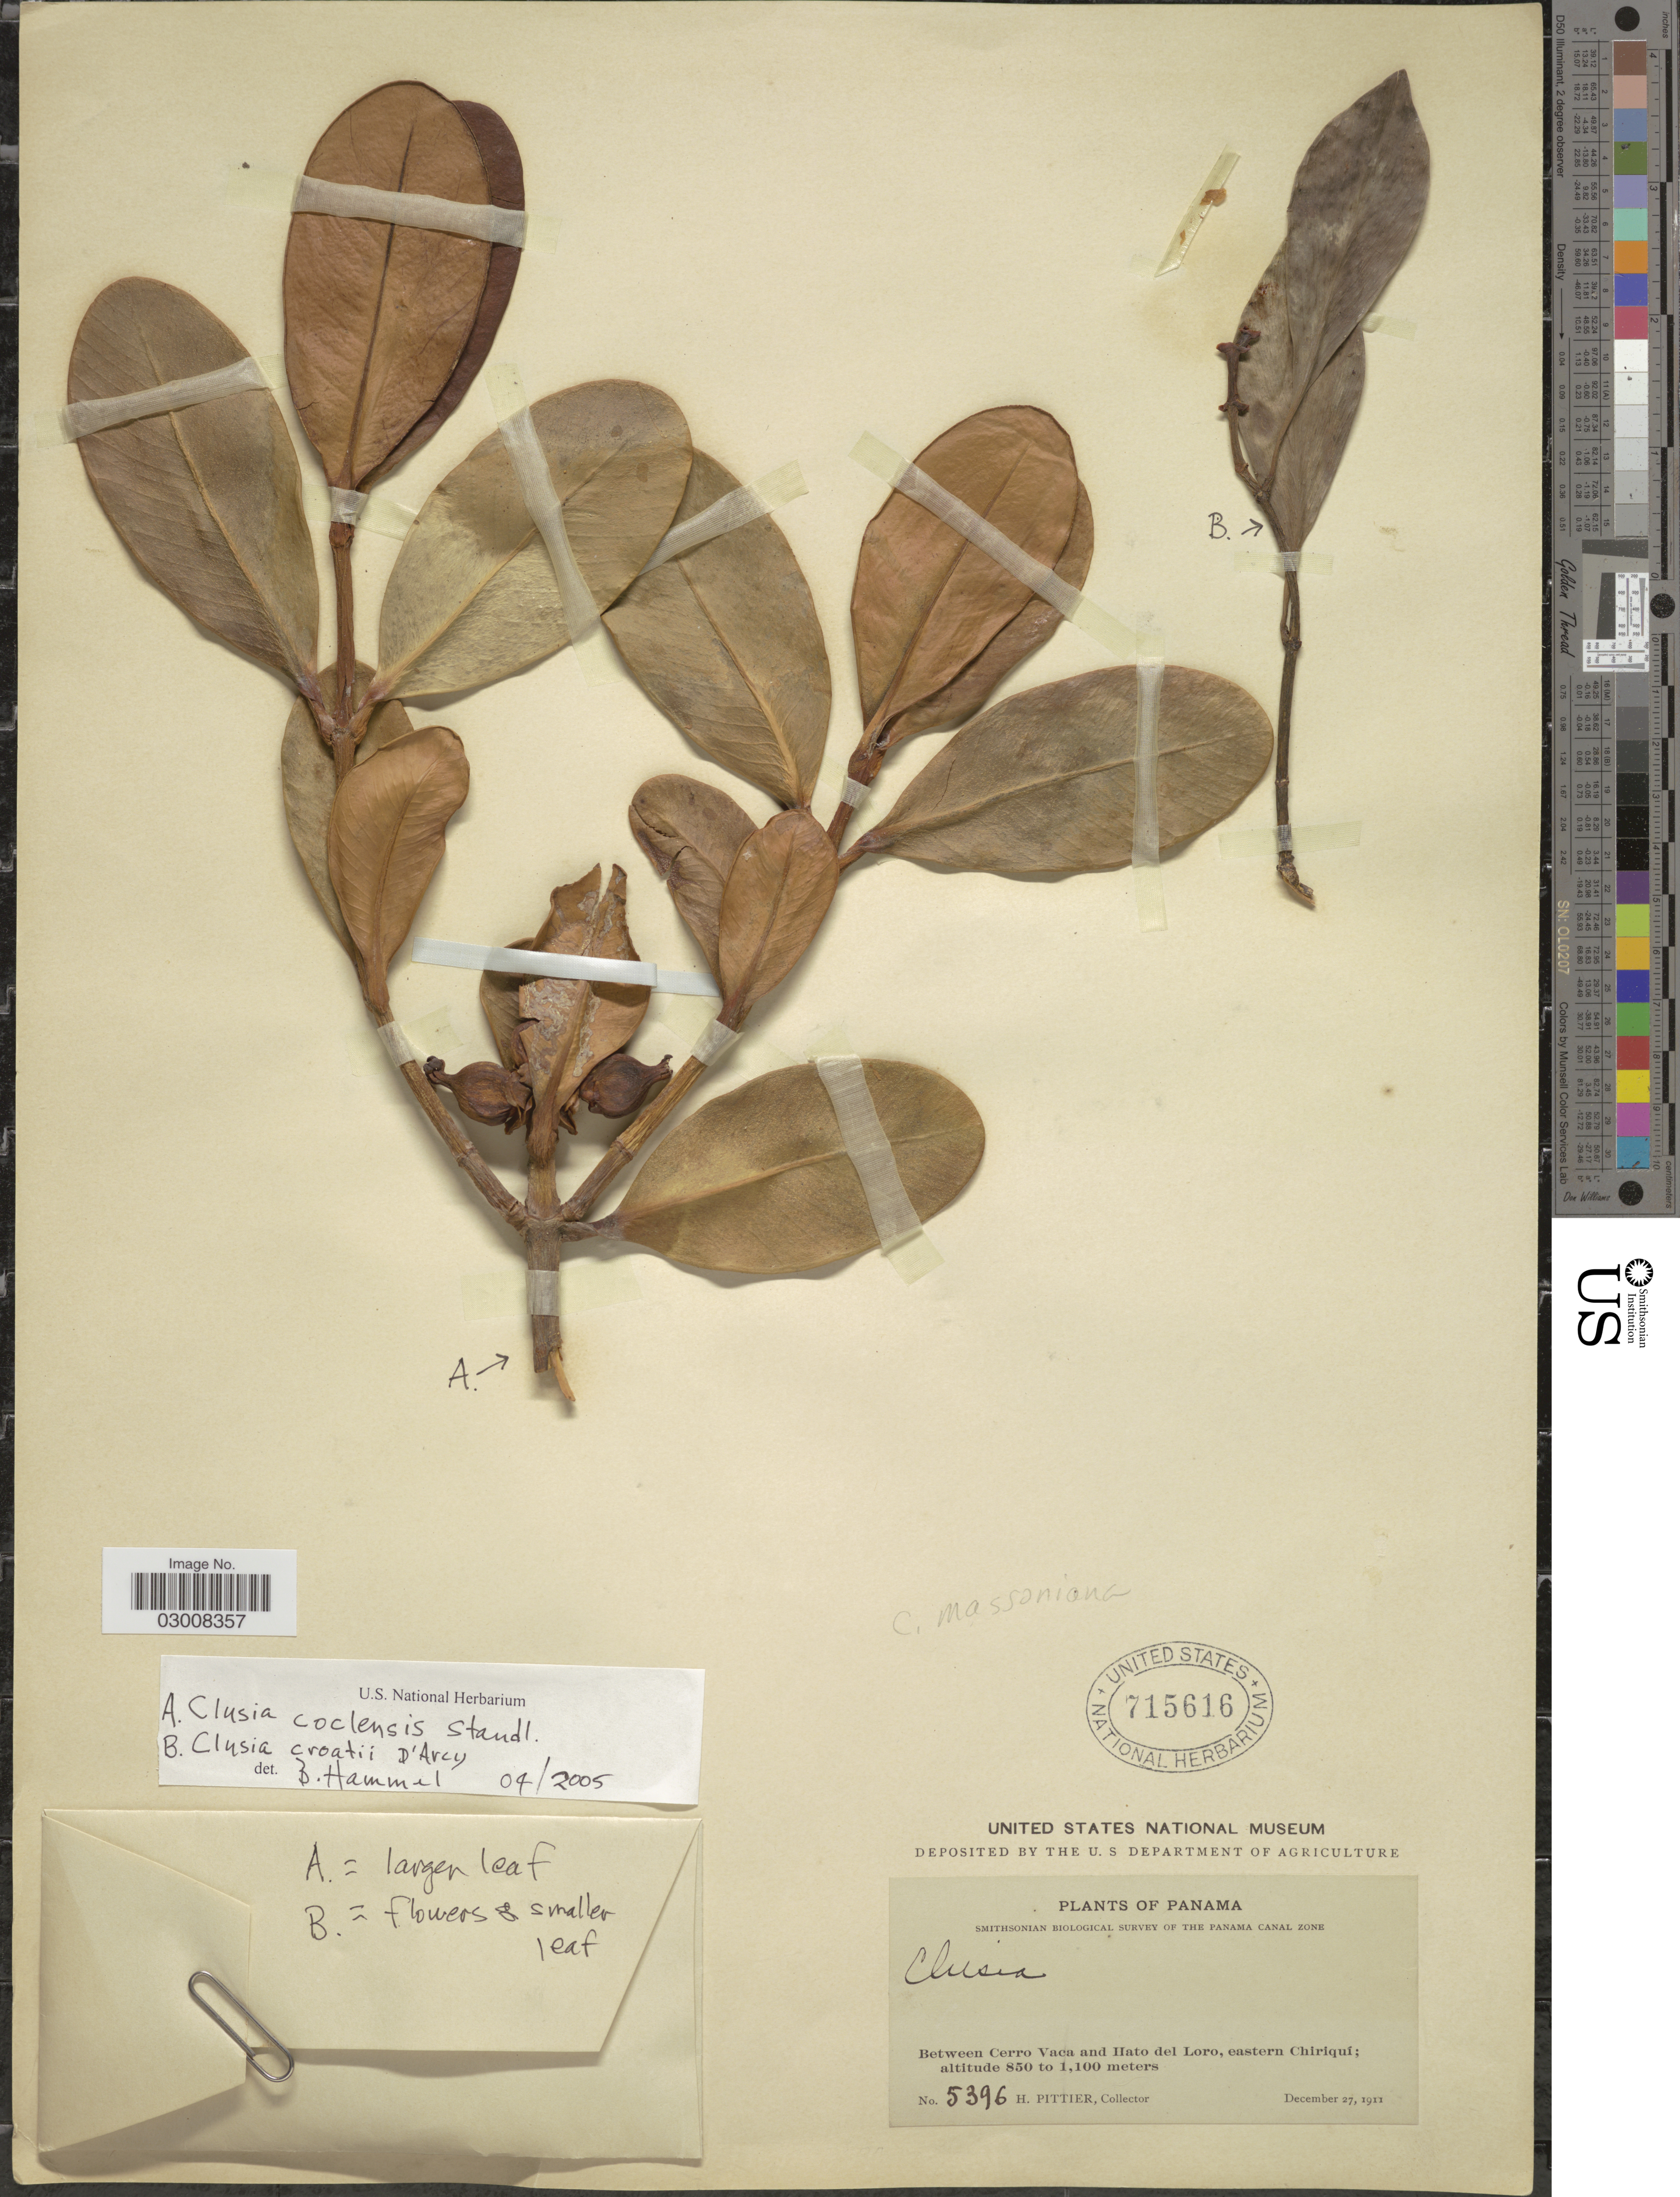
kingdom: Plantae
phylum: Tracheophyta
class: Magnoliopsida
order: Malpighiales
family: Clusiaceae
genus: Clusia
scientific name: Clusia coclensis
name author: Standl.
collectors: H. F. Pittier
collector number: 5396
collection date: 1911-12-27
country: Panama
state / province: Chiriqui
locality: Between Cerro Vaca and Hato del Loro, eastern Chiriqui.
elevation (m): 850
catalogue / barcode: US 715616